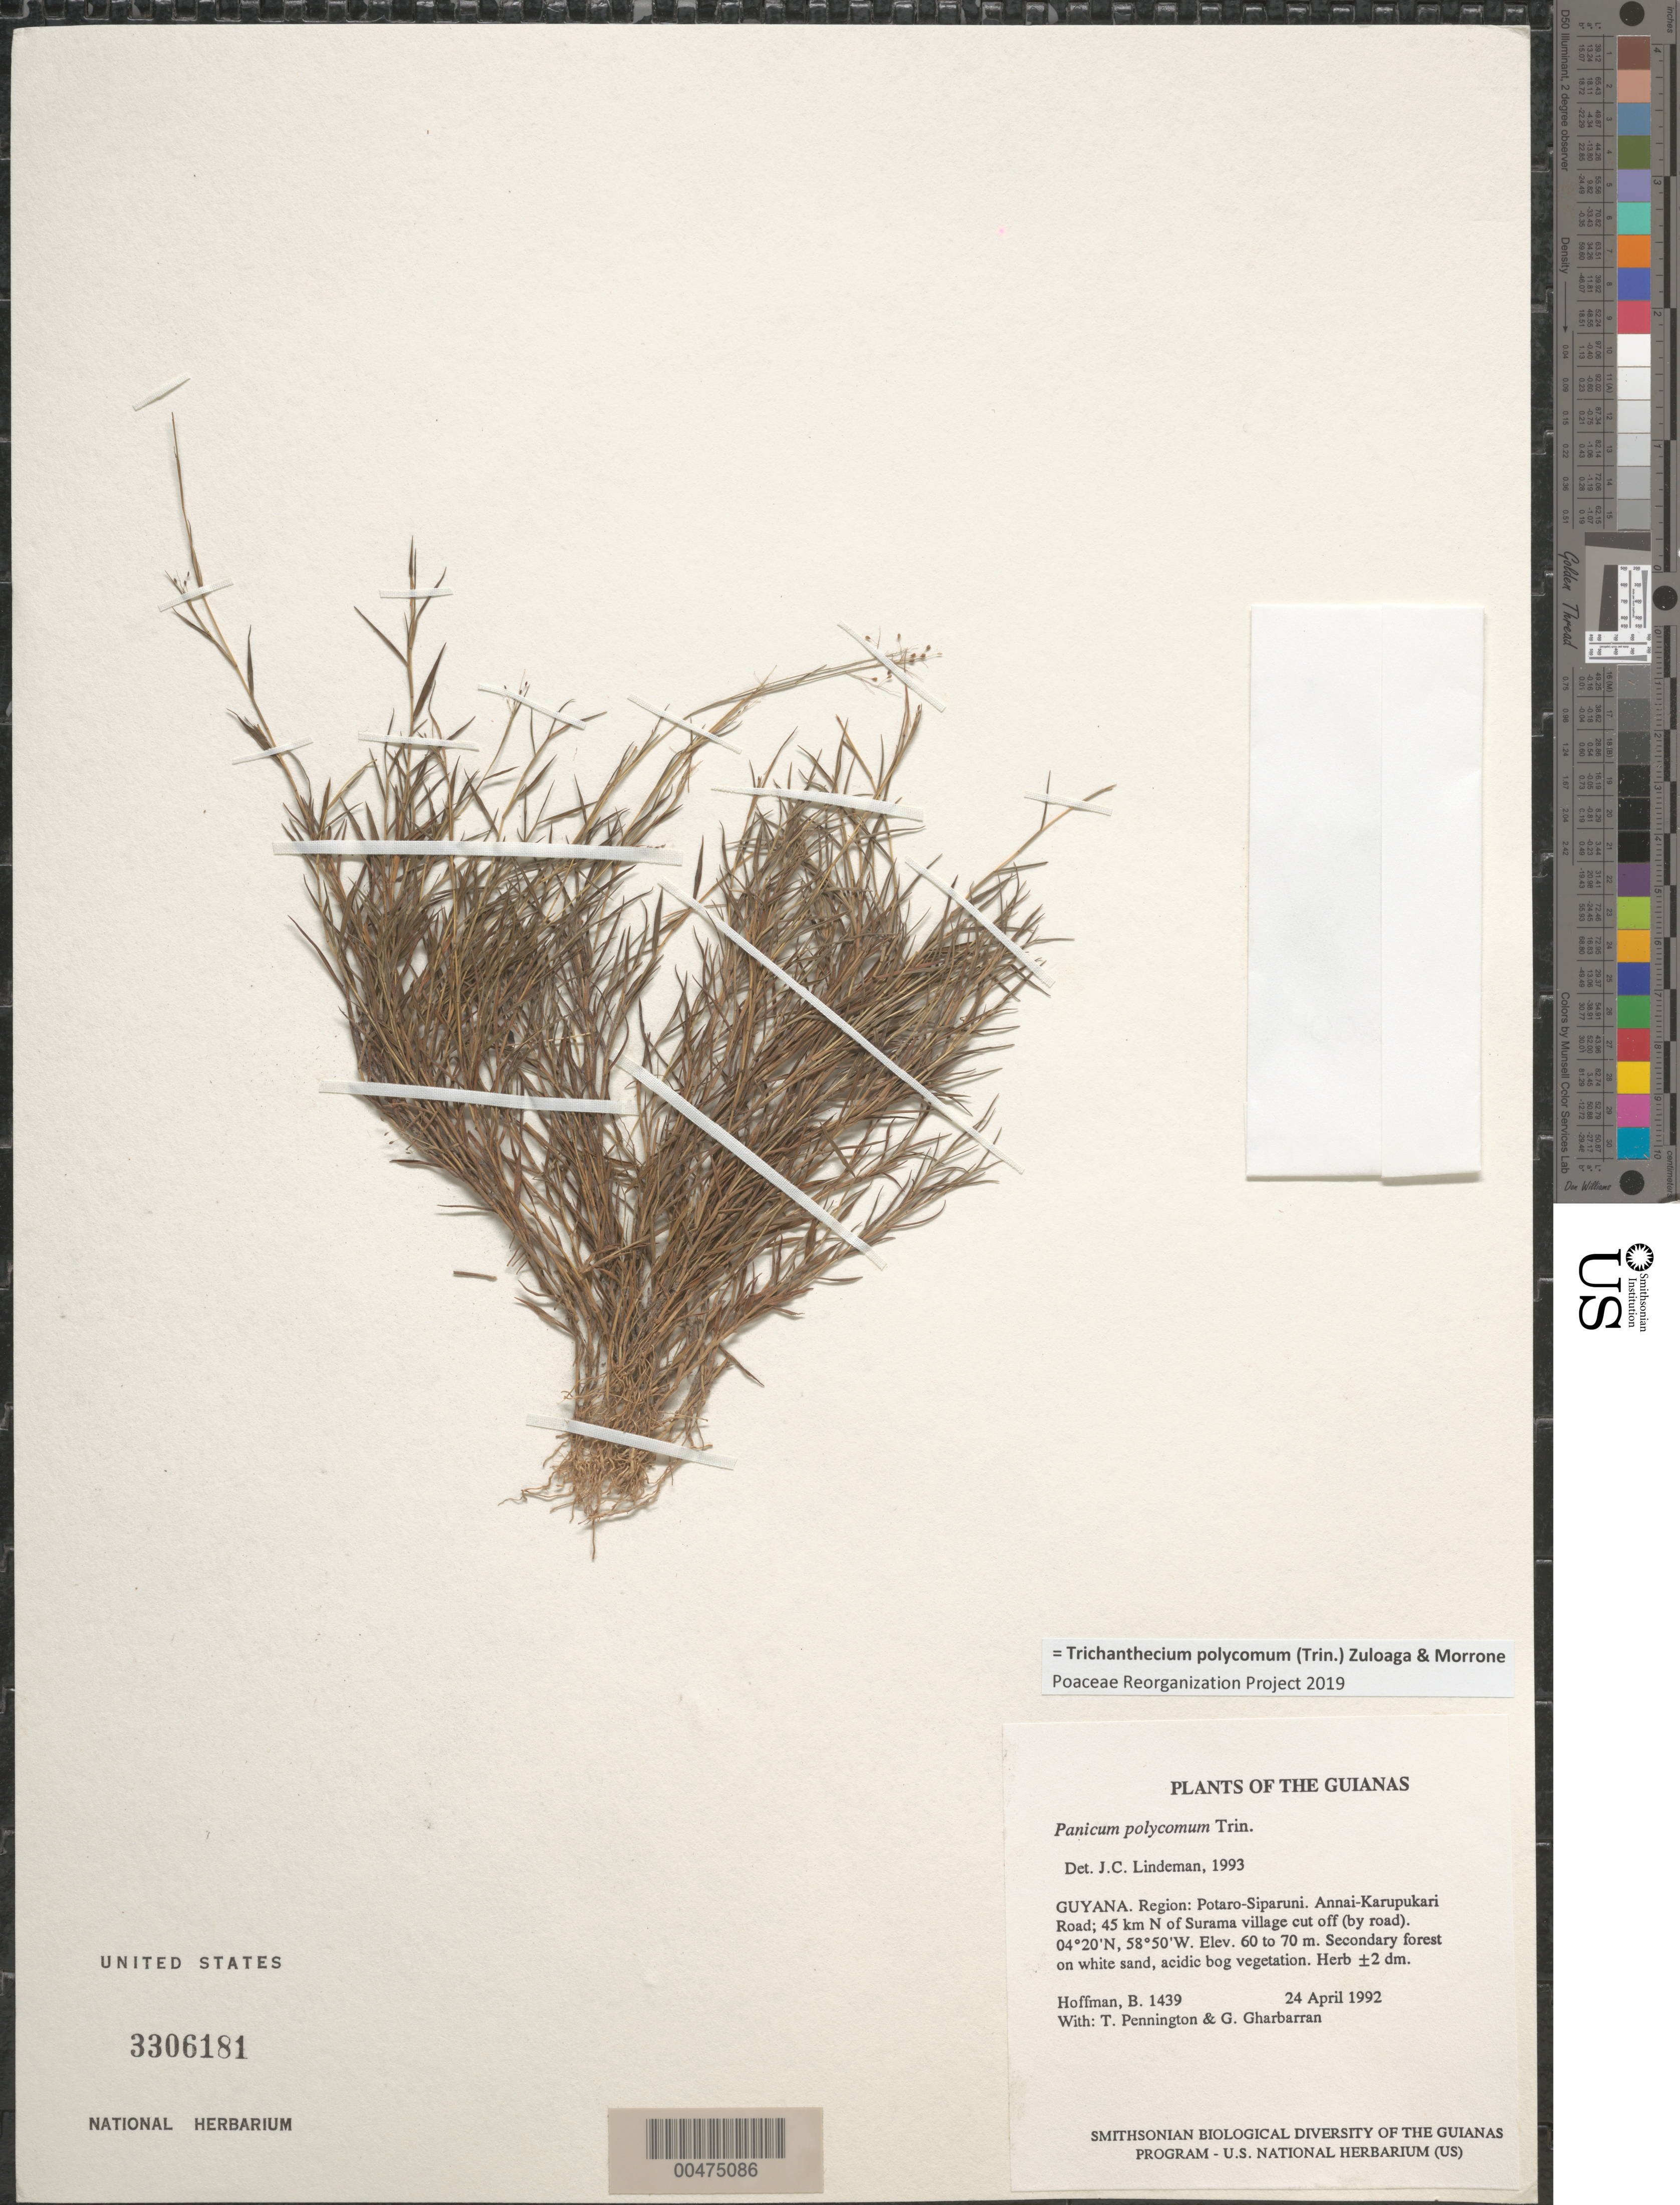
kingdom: Plantae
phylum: Tracheophyta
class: Liliopsida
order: Poales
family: Poaceae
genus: Trichanthecium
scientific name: Trichanthecium polycomum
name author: (Trin.) Zuloaga & Morrone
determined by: Poaceae Reorganization Project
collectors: B. Hoffman, R. T. Pennington & G. Gharbarran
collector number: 1439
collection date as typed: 24 April 1992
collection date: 1992-04-24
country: Guyana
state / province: Potaro-Siparuni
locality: Annai-Karupukari Road; 45 km N of Surama village cut off (by road). Iwokrama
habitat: Secondary forest on white sand, acidic bog vegetation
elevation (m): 60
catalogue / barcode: US 3306181